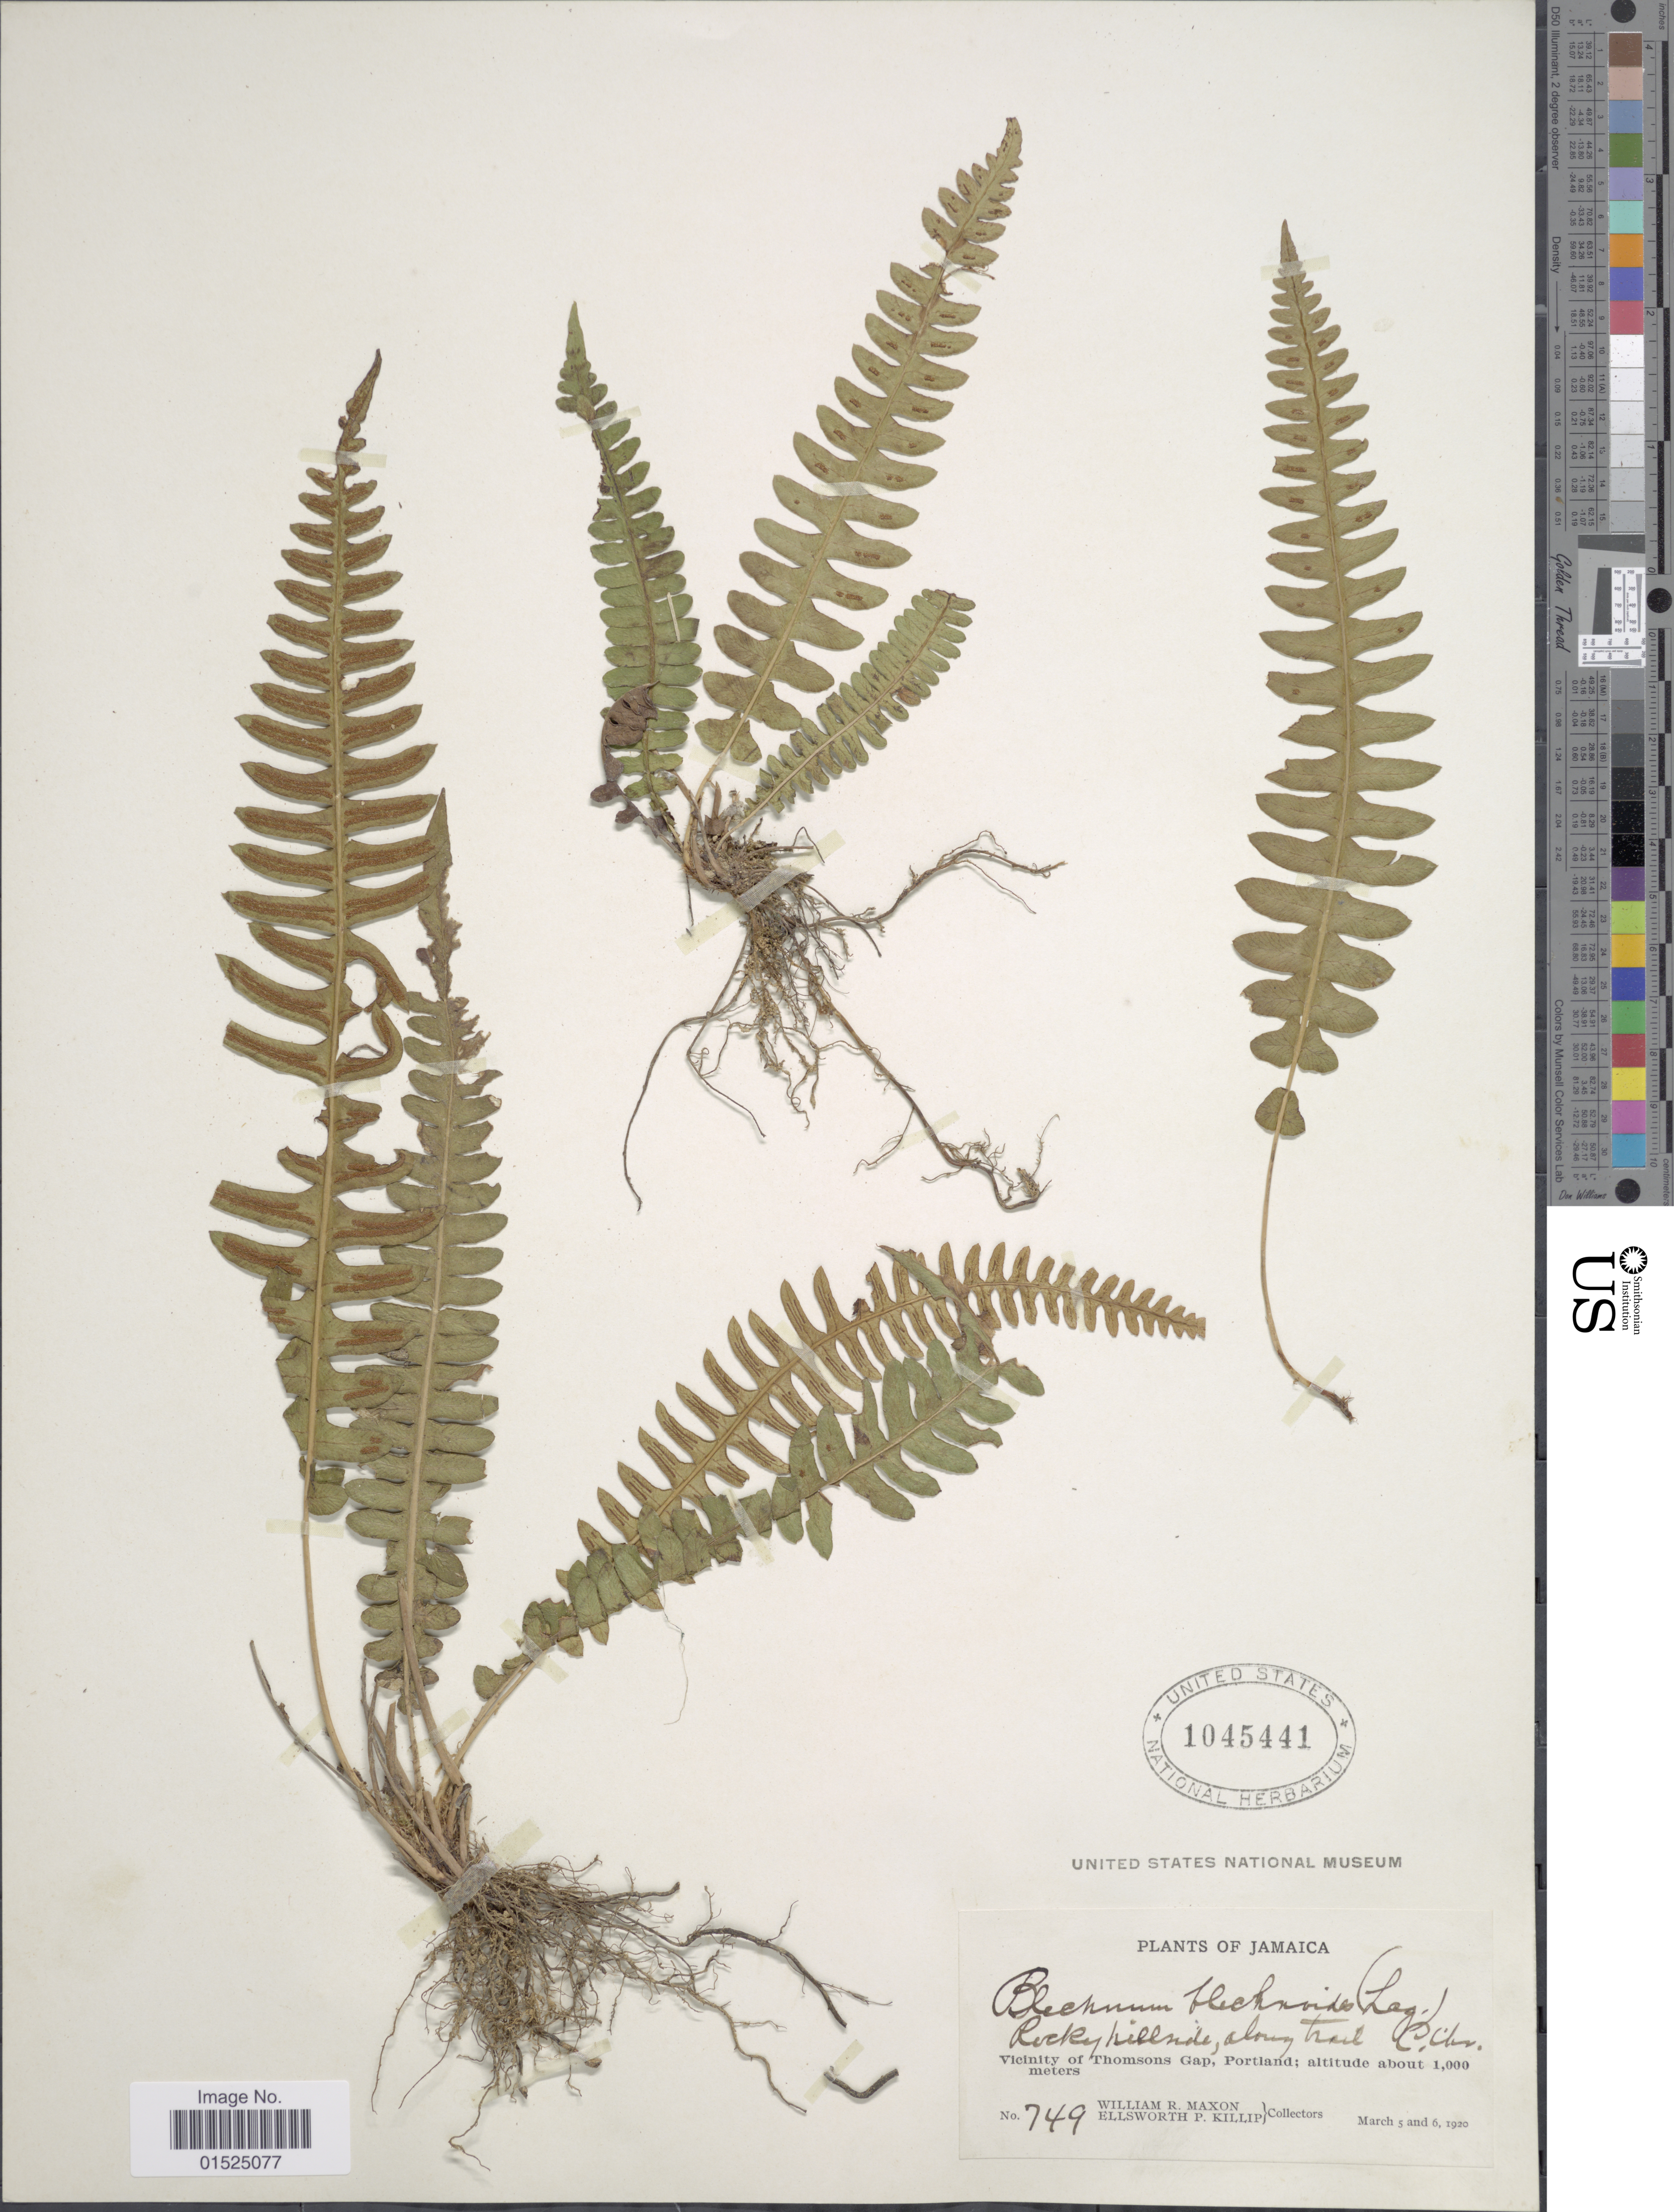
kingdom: Plantae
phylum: Tracheophyta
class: Polypodiopsida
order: Polypodiales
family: Blechnaceae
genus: Blechnum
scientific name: Blechnum unilaterale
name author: Sw.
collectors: W. R. Maxon & E. P. Killip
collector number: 749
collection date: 1920-03-05/1920-03-06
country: Jamaica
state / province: Portland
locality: Vicinity of Thomsons Gap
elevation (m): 1000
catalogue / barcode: US 1045441